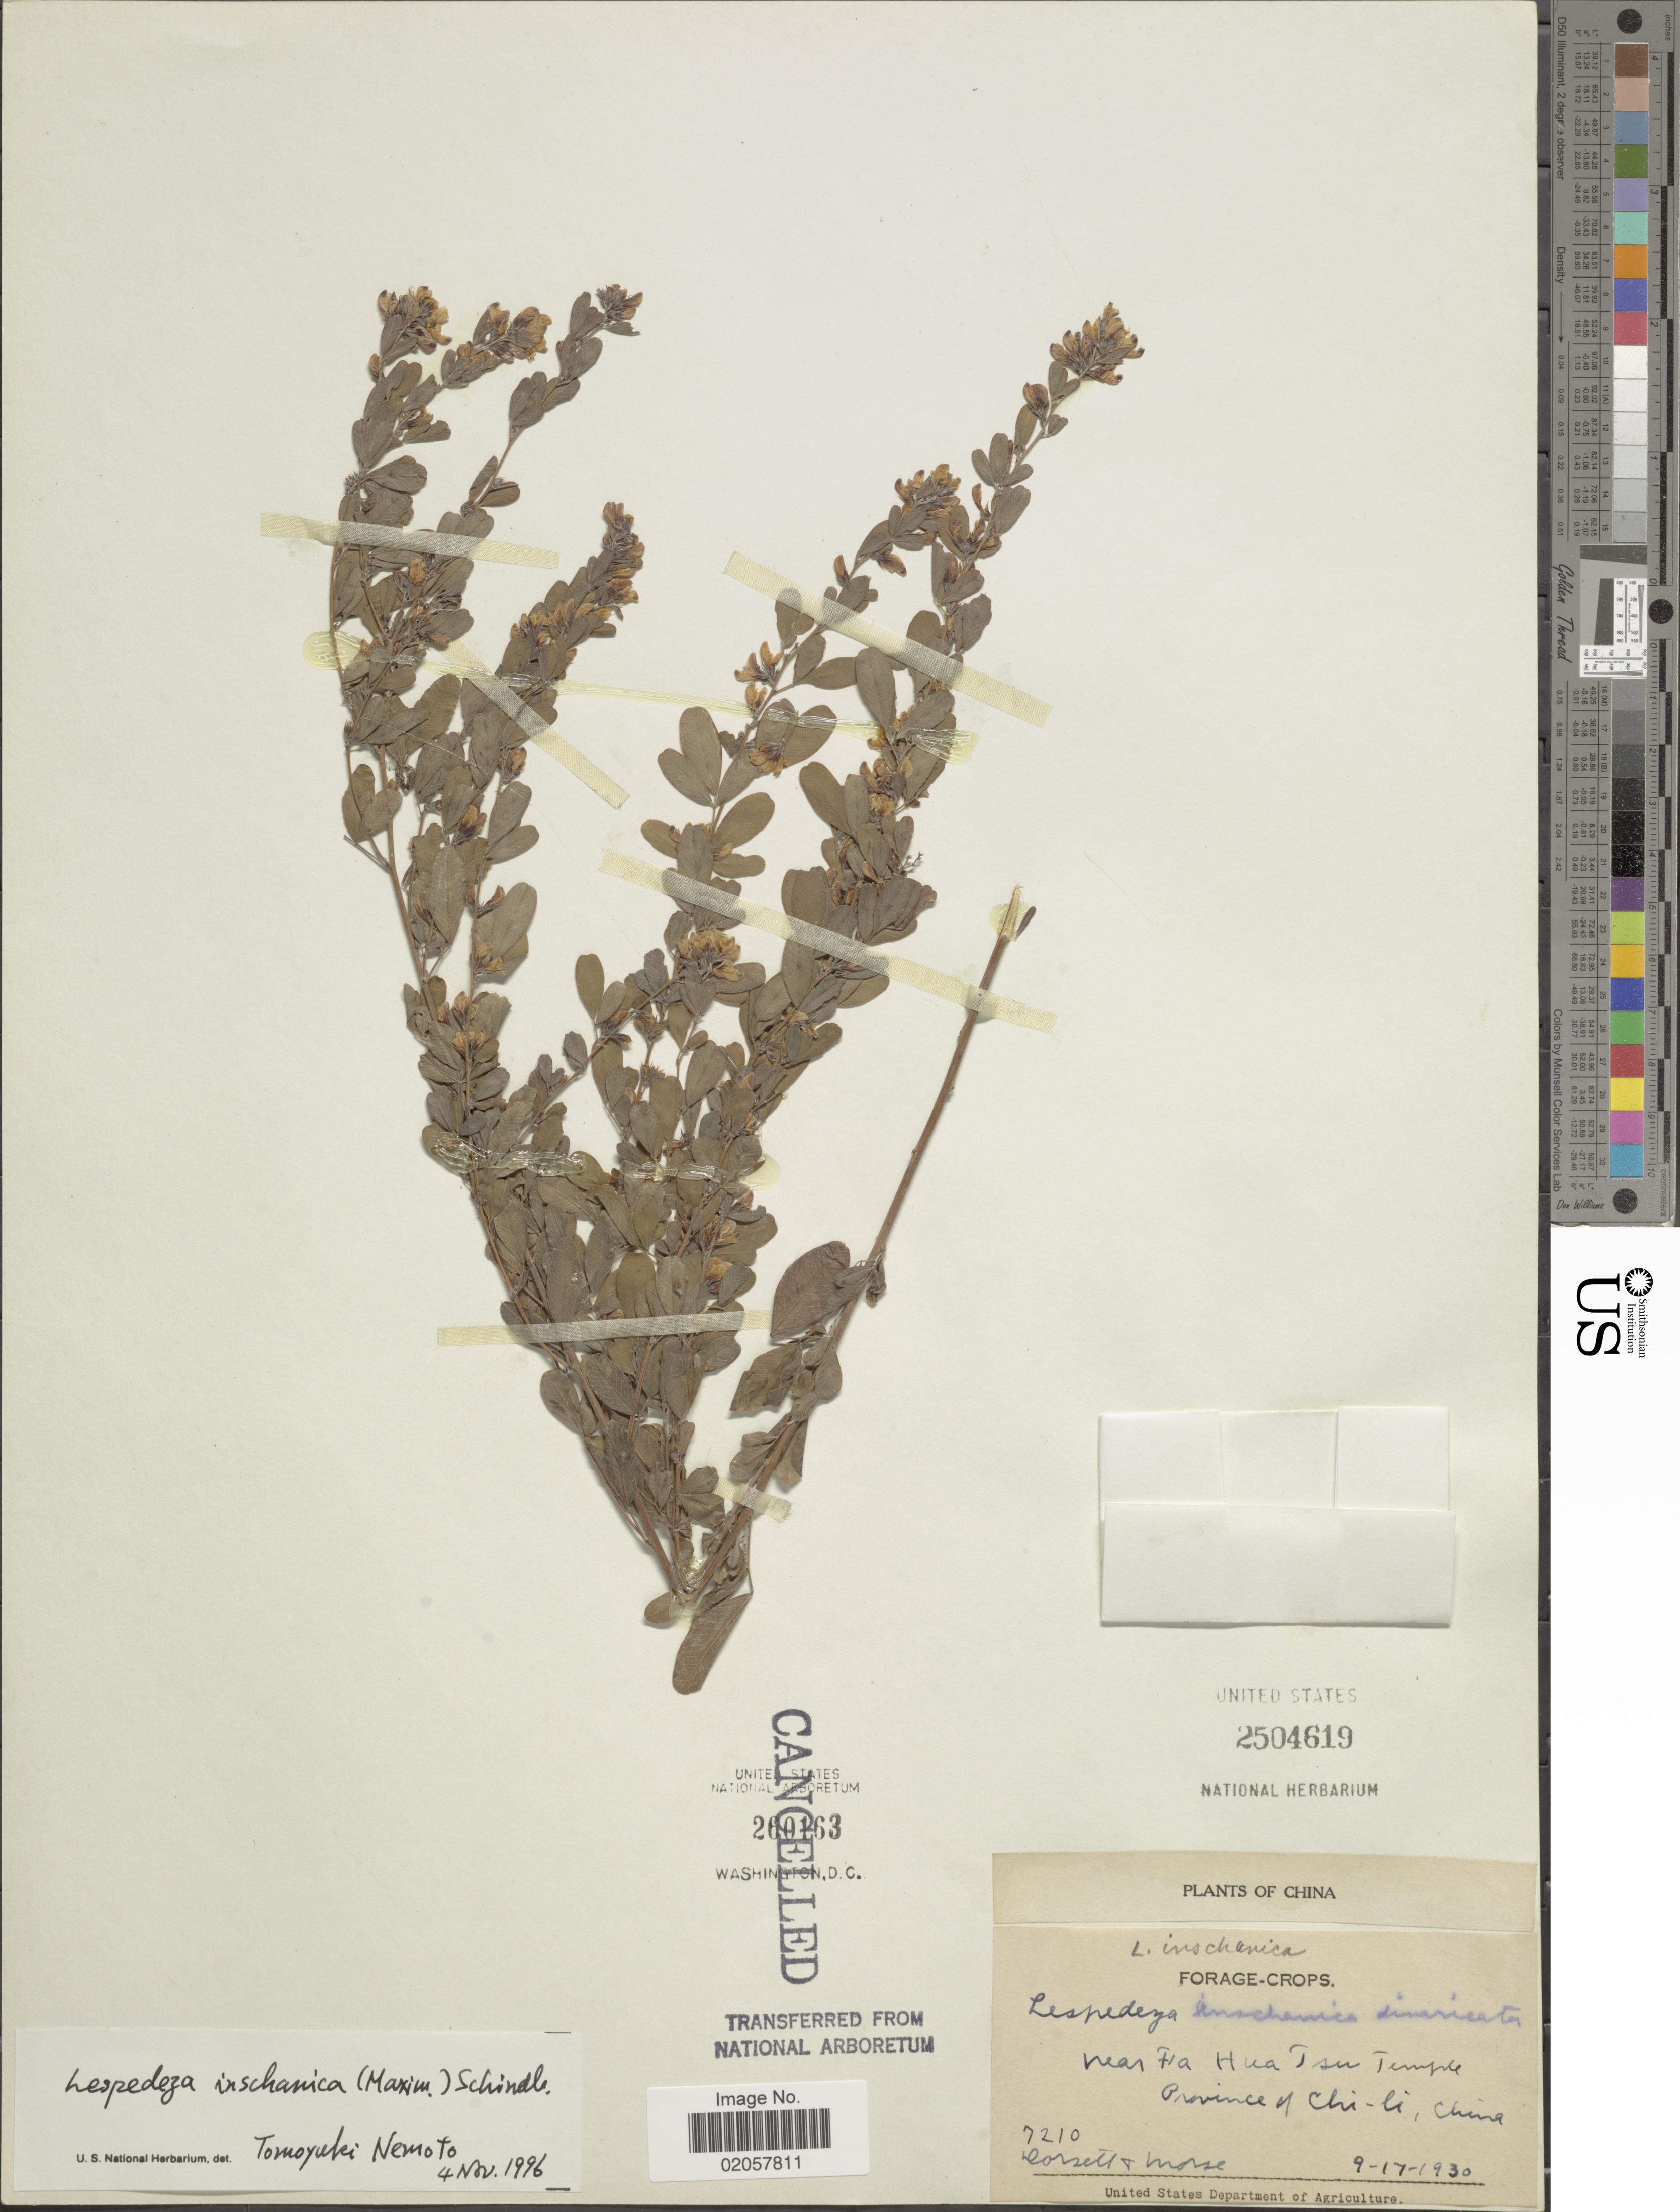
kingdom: Plantae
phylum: Tracheophyta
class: Magnoliopsida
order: Fabales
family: Fabaceae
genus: Lespedeza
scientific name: Lespedeza inschanica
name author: (Maxim.) Schindl.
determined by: Nemoto, Tomoyuki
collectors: -- Dorsett & -. Morse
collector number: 7210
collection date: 1930-09-17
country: China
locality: Near fa Hua Tsu Temple, province Chi-li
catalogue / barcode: US 2504619